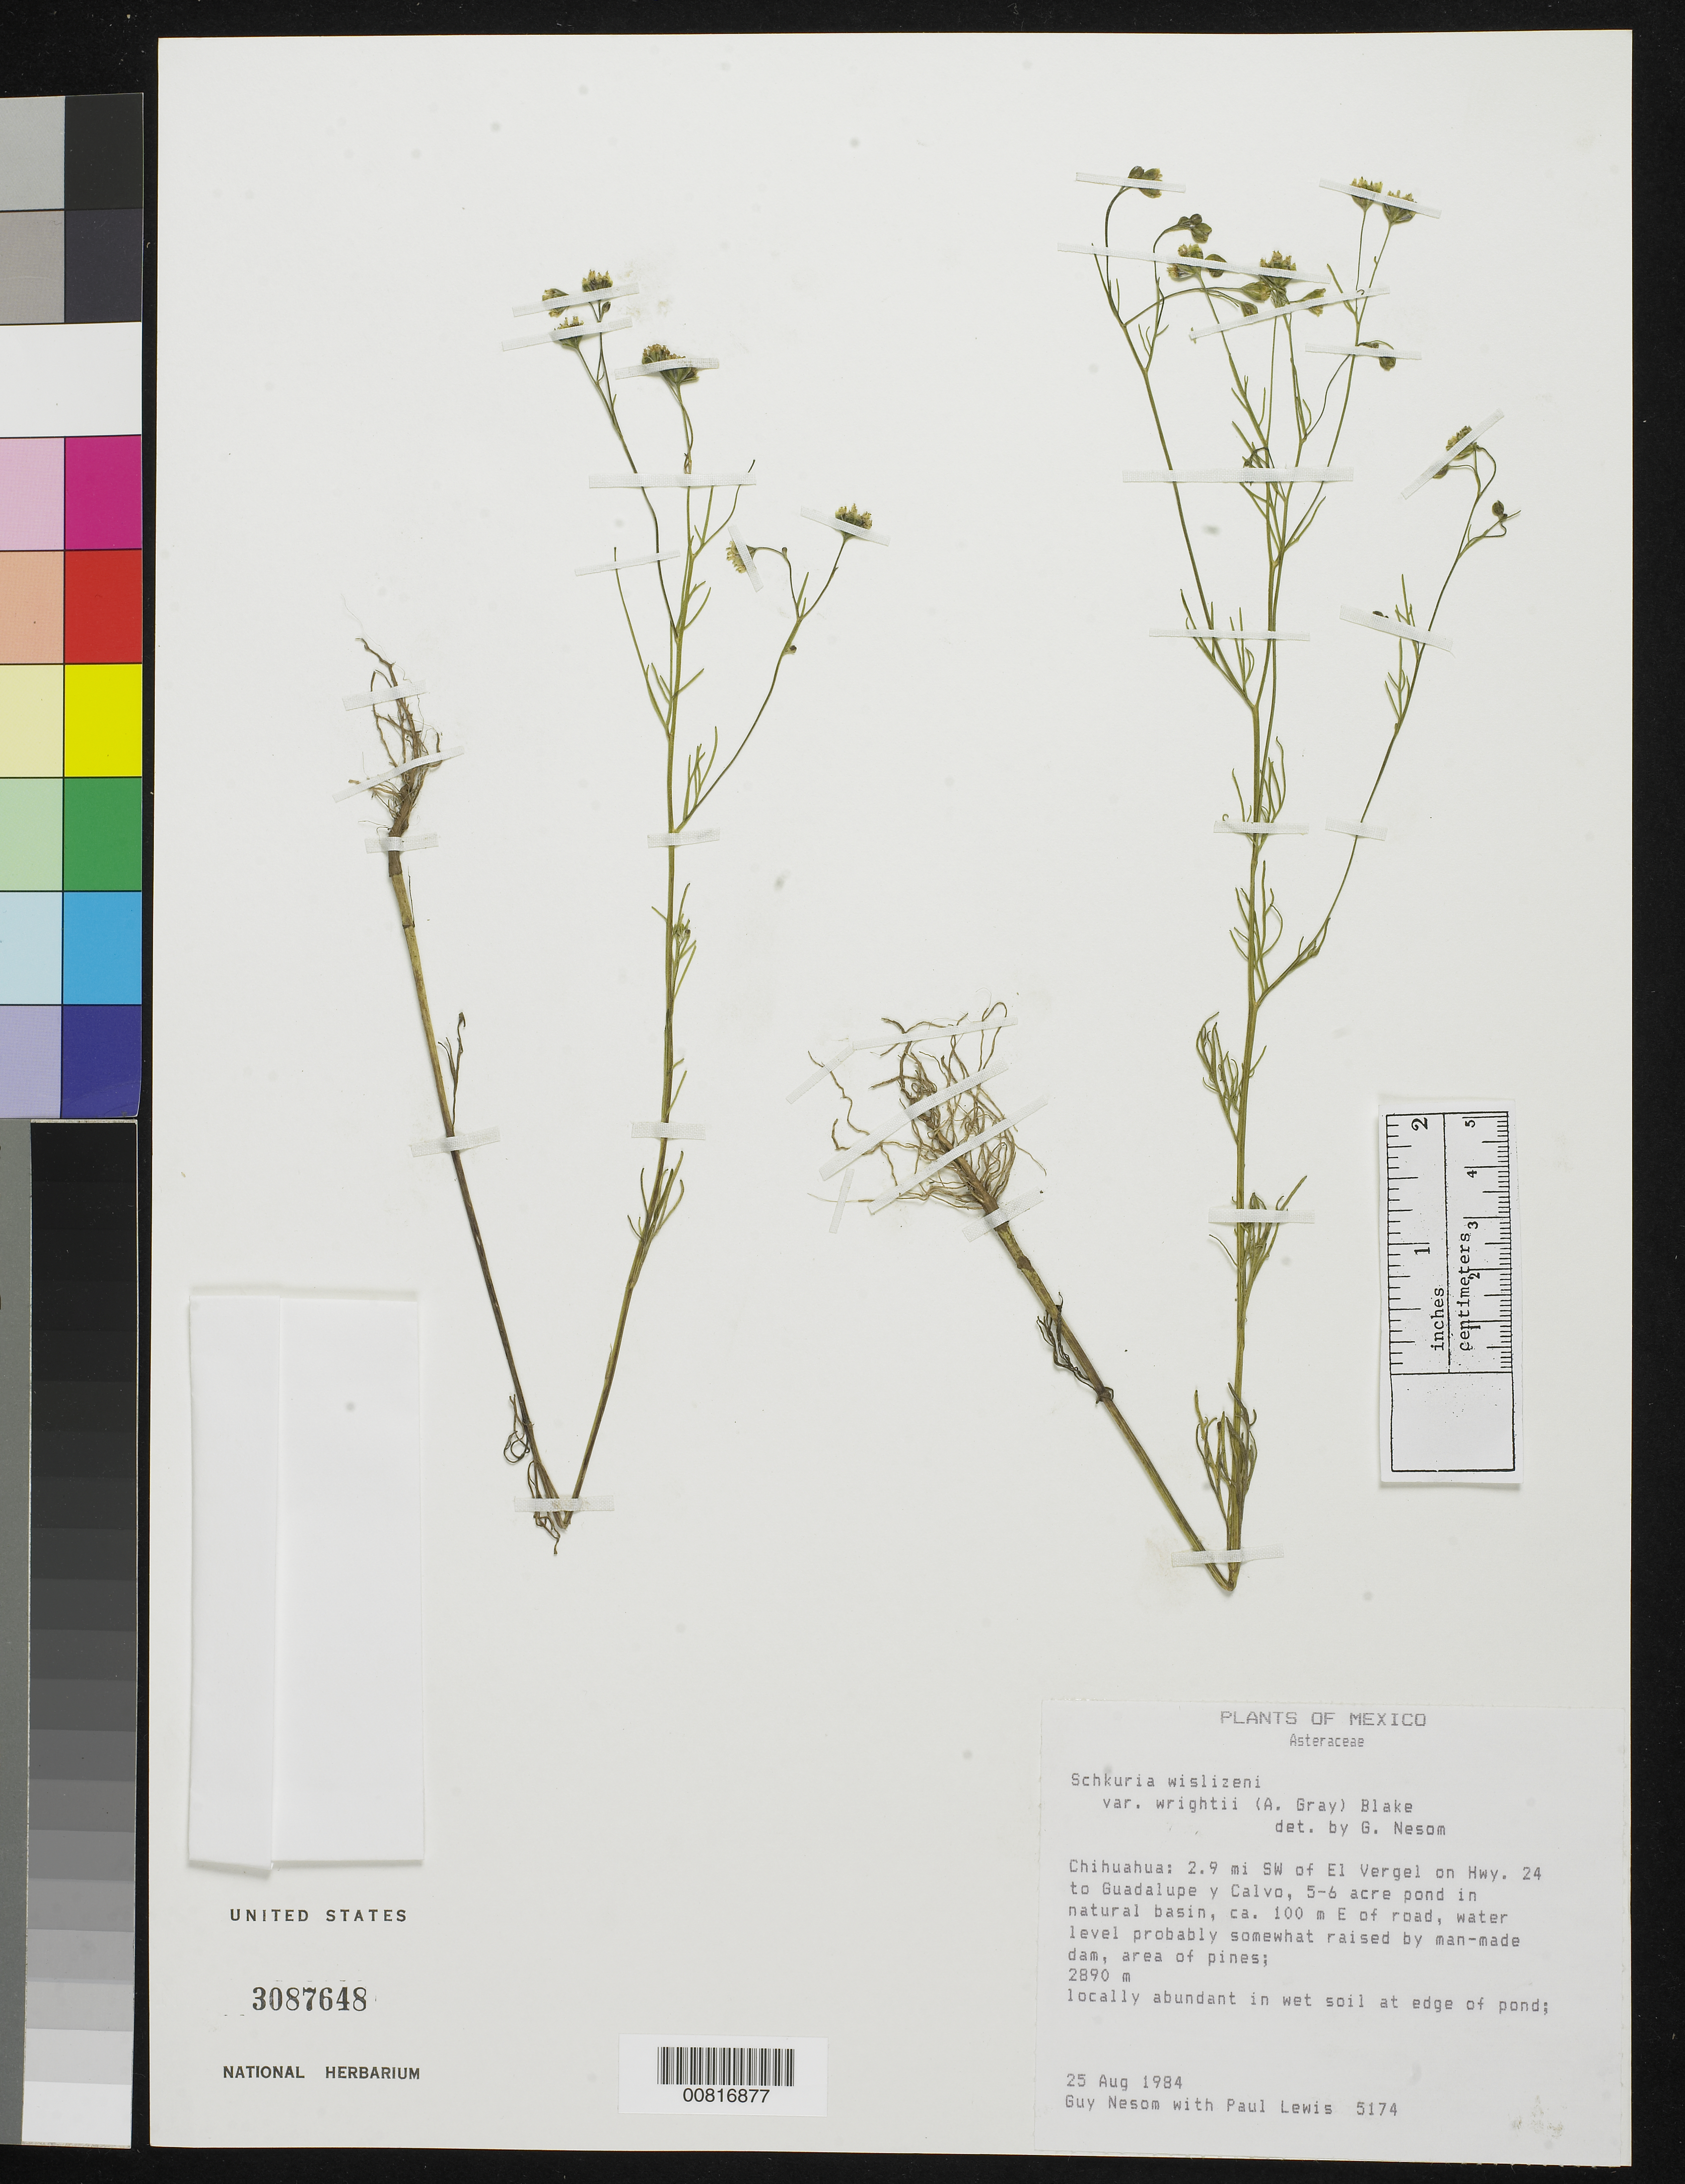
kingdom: Plantae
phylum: Tracheophyta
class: Magnoliopsida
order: Asterales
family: Asteraceae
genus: Schkuhria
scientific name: Schkuhria wislizeni var. wrightii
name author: (A. Gray) S.F. Blake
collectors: G. L. Nesom & P. Lewis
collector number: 5174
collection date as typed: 25 Aug 1984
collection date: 1984-08-25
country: Mexico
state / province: Chihuahua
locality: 2.9 mi. SW of El Vergel on Hwy. 24 to Guadalupe y Calvo, 5-6 acre pond in natural basin, ca. 100 m E of road.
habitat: Wet soil at edge of pond.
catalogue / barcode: US 3087648